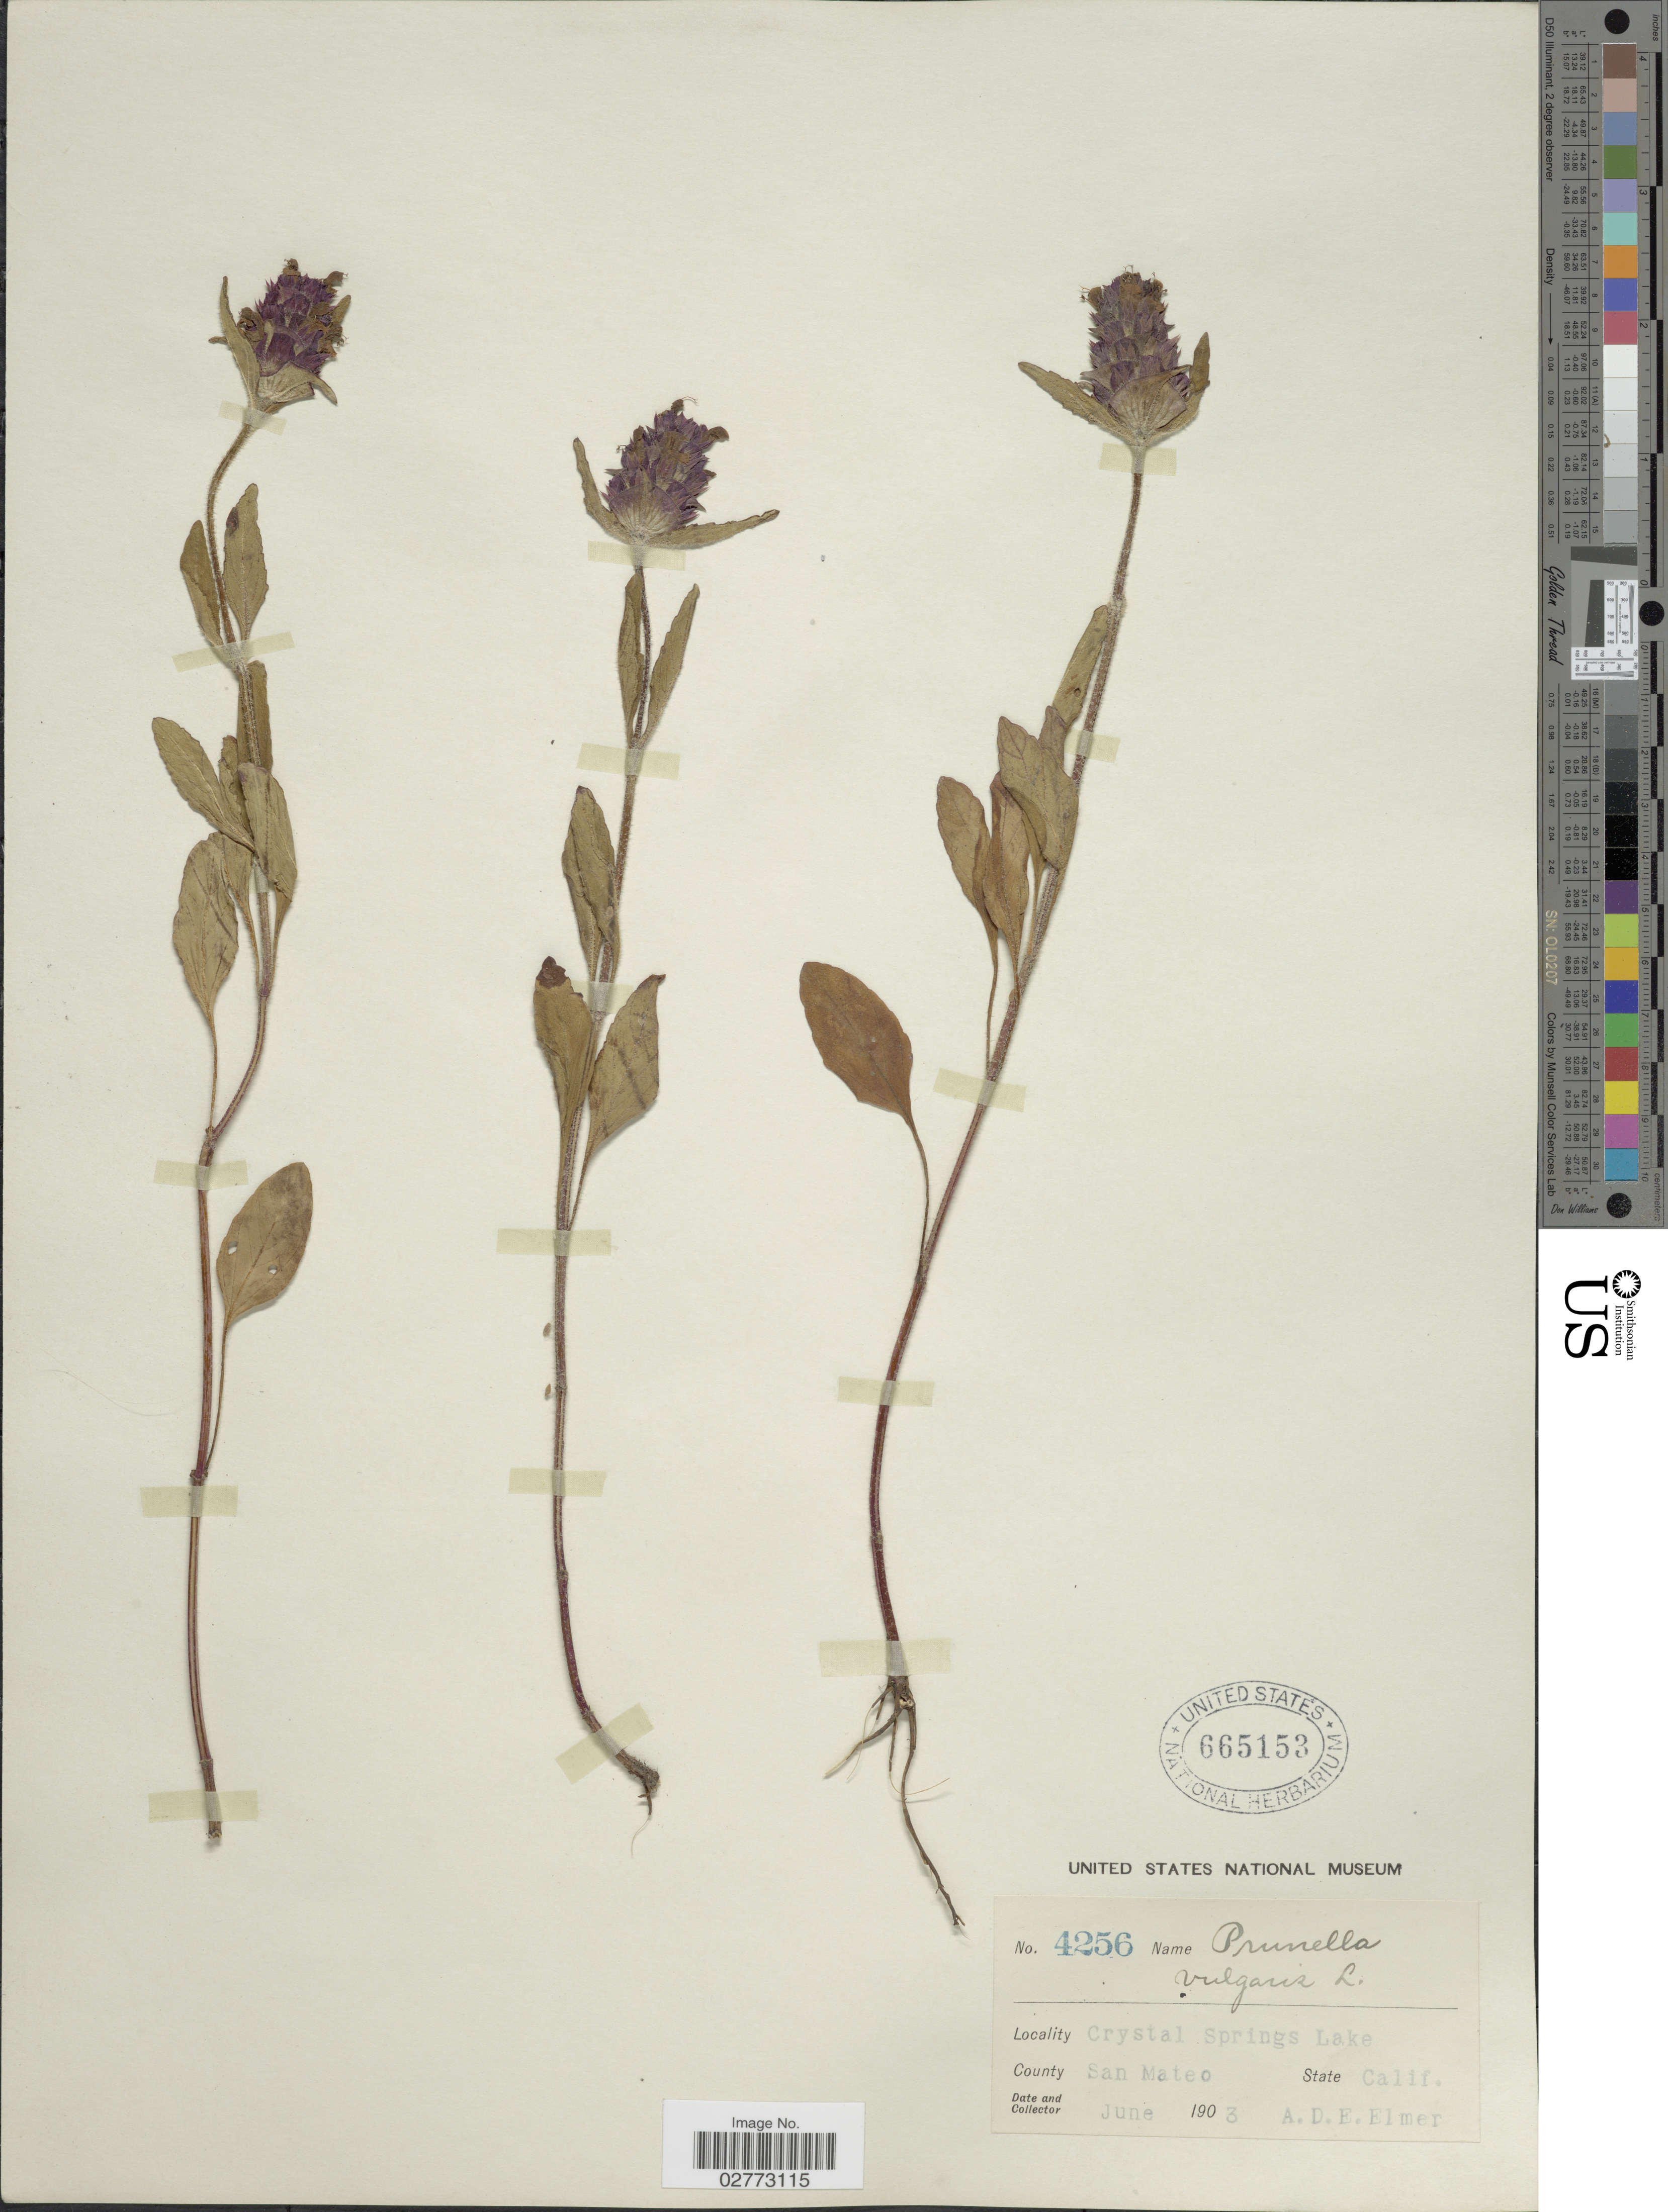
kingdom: Plantae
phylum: Tracheophyta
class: Magnoliopsida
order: Lamiales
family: Lamiaceae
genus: Prunella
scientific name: Prunella vulgaris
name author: L.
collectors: A. D. E. Elmer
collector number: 4256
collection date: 1903-06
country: United States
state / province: California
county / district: San Mateo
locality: Crystal Springs Lake, County San Mateo, State Calif.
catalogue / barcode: US 665153